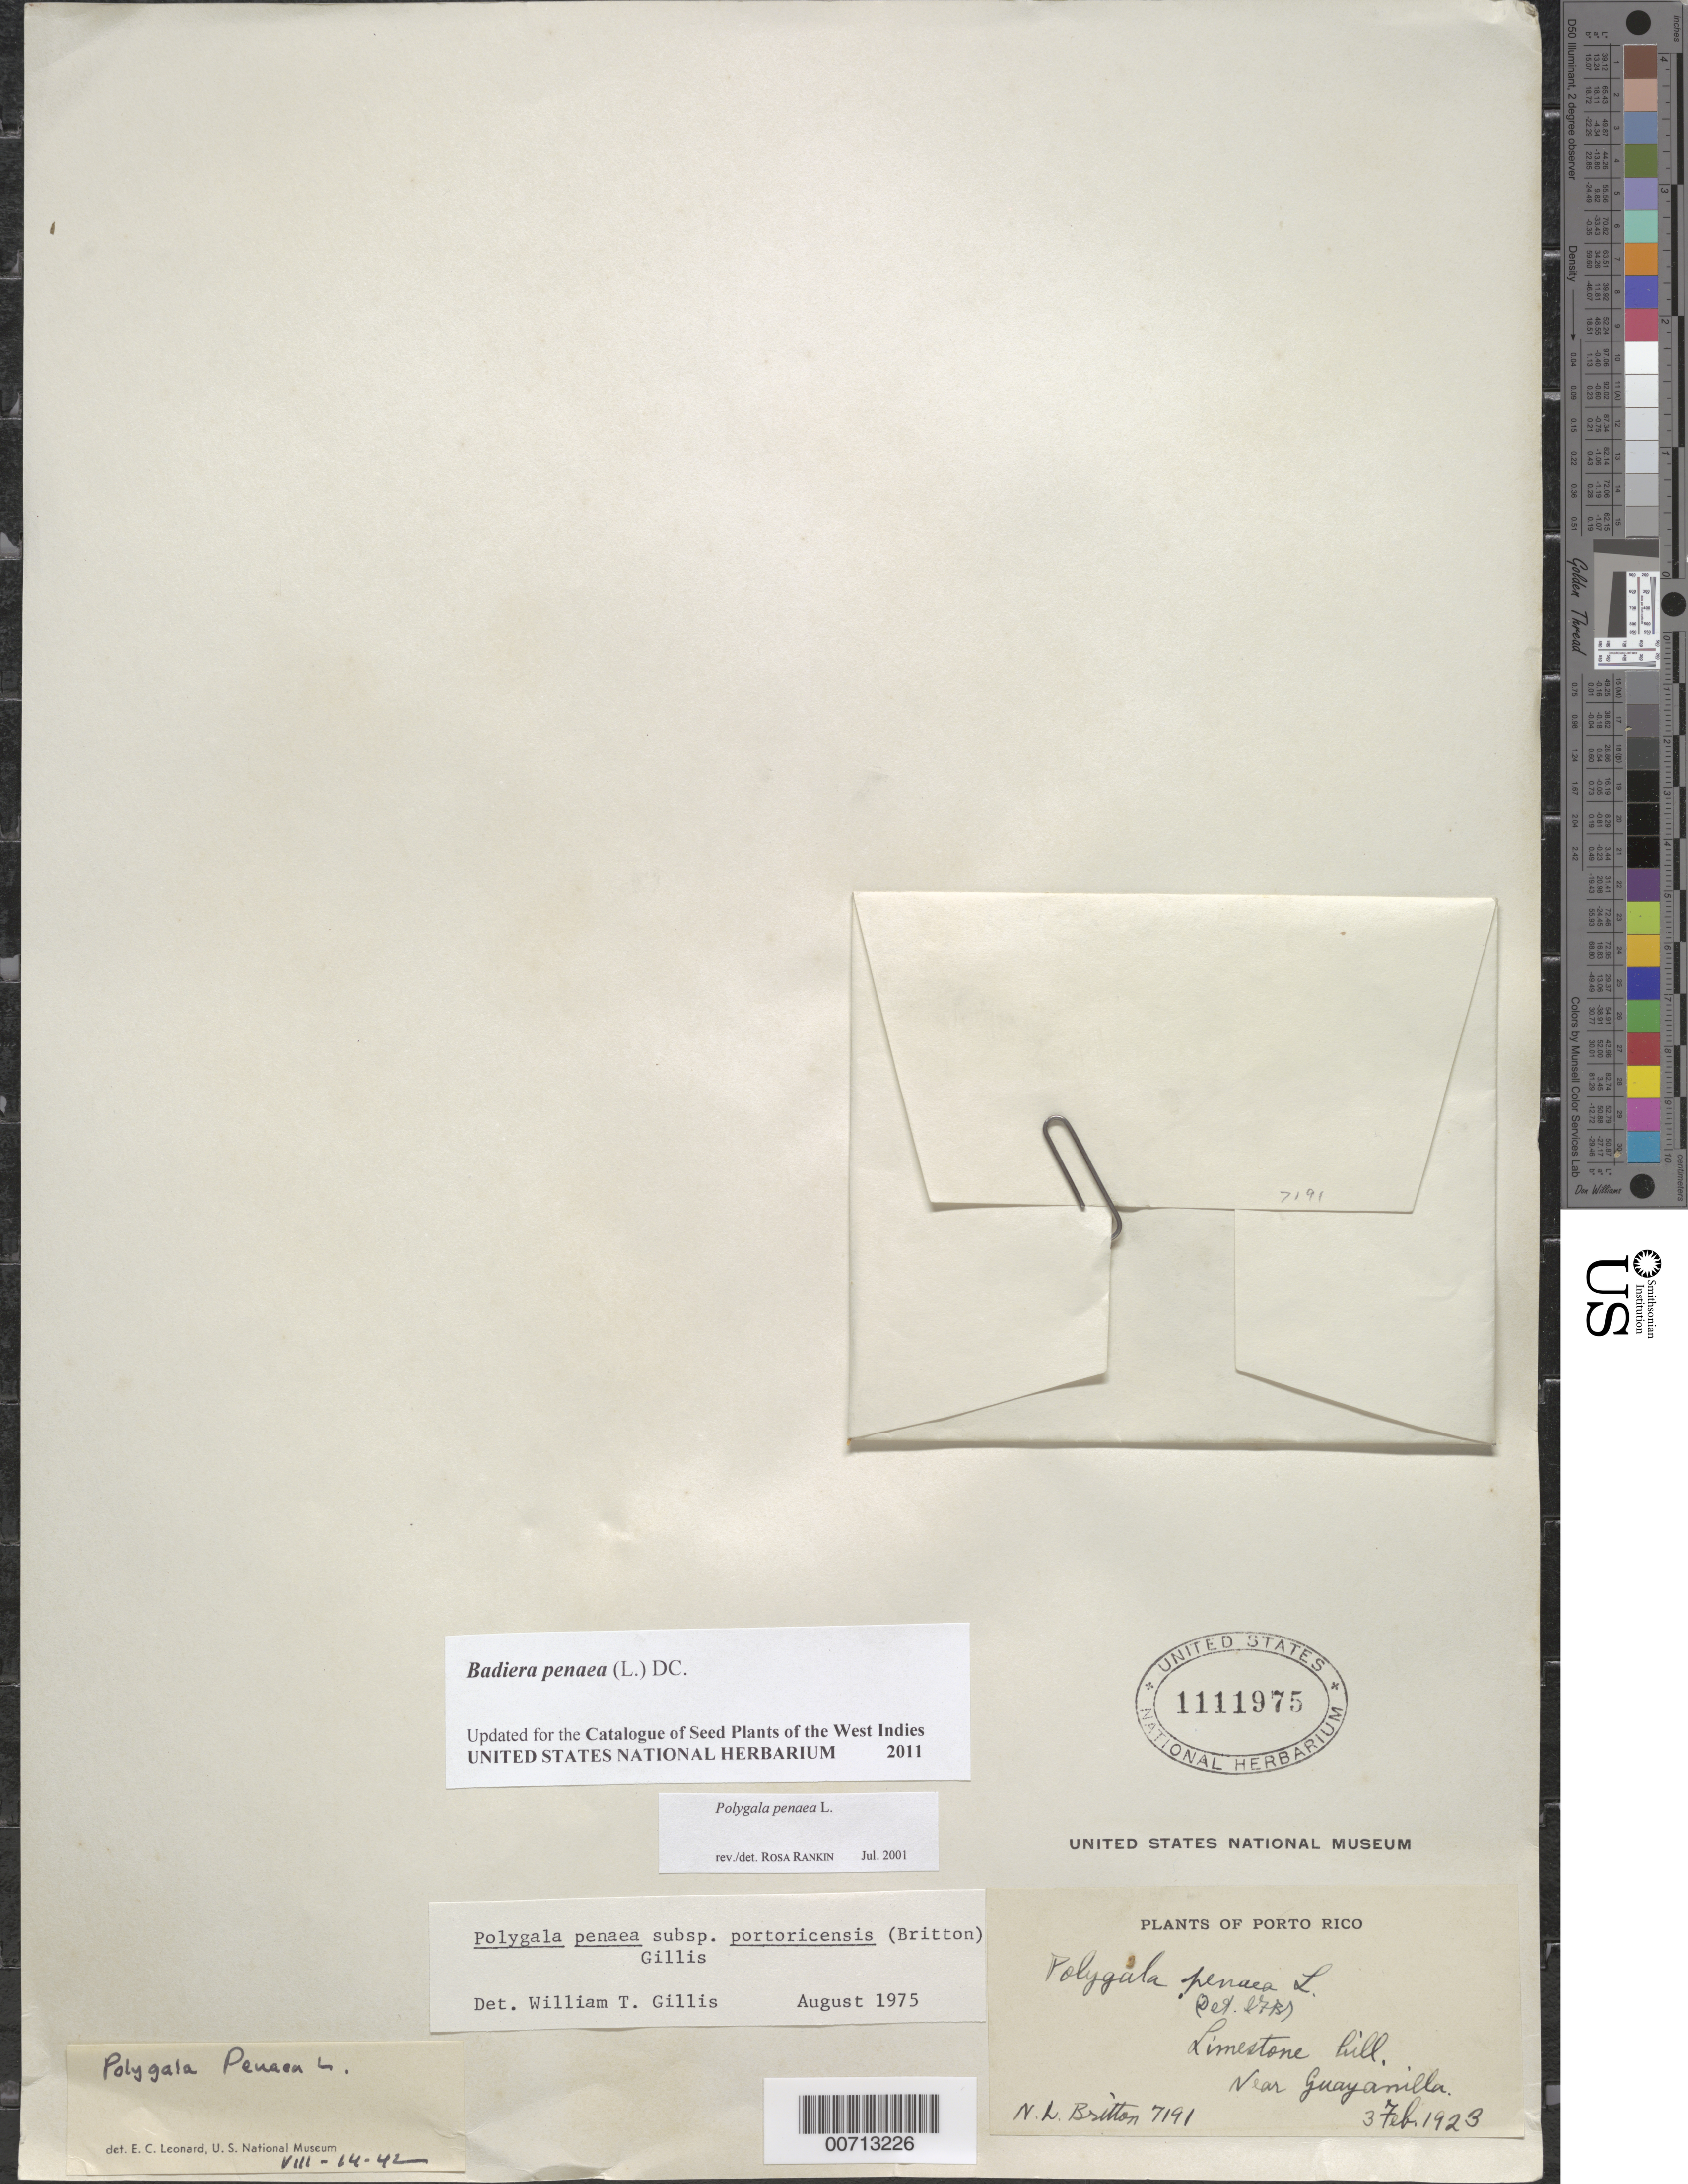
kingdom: Plantae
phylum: Tracheophyta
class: Magnoliopsida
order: Fabales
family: Polygalaceae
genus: Polygala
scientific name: Polygala penaea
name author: L.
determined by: Rankin Rodriguez, Rosa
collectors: N. Britton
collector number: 7191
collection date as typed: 03 Feb 1923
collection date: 1923-02-03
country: Puerto Rico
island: Greater Antilles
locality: Guayanilla, near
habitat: Limestone hill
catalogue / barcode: US 1111975